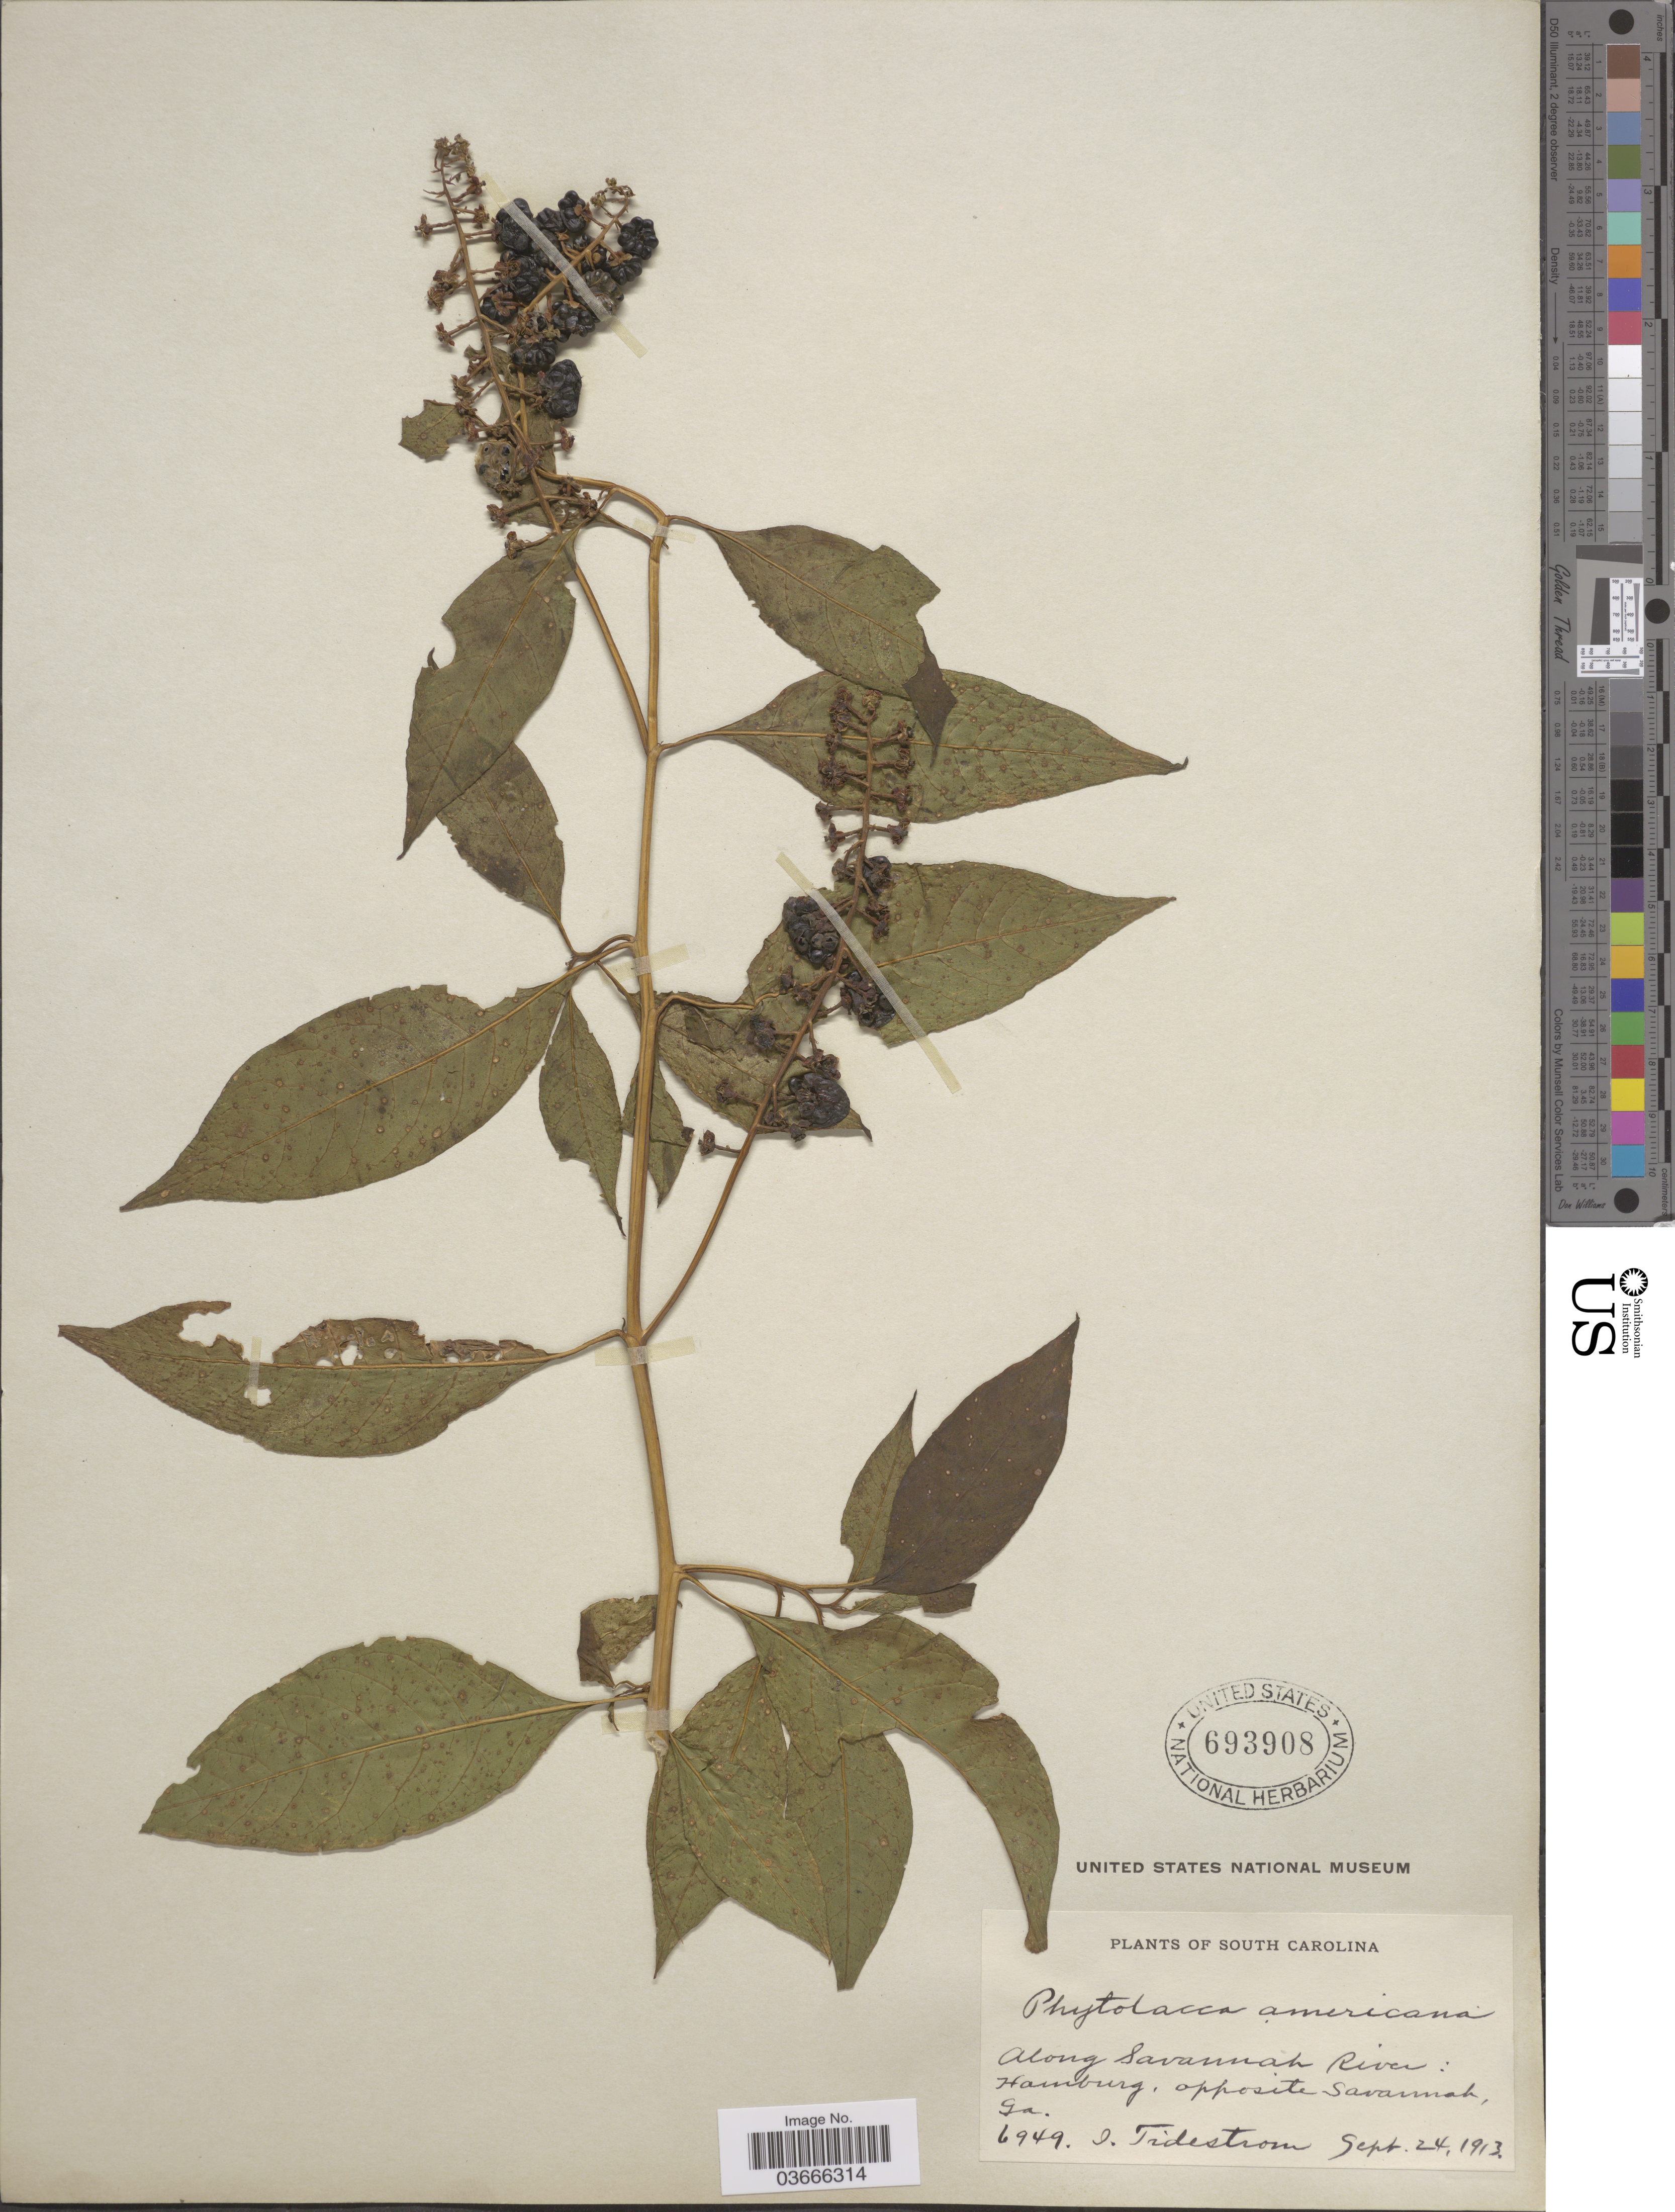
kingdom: Plantae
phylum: Tracheophyta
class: Magnoliopsida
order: Caryophyllales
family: Phytolaccaceae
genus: Phytolacca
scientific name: Phytolacca americana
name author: L.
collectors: I. F. Tidestrom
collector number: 6949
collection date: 1913-09-24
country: United States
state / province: Georgia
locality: Along Savannah River: Hamburg, opposite Savannah.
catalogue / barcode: US 693908